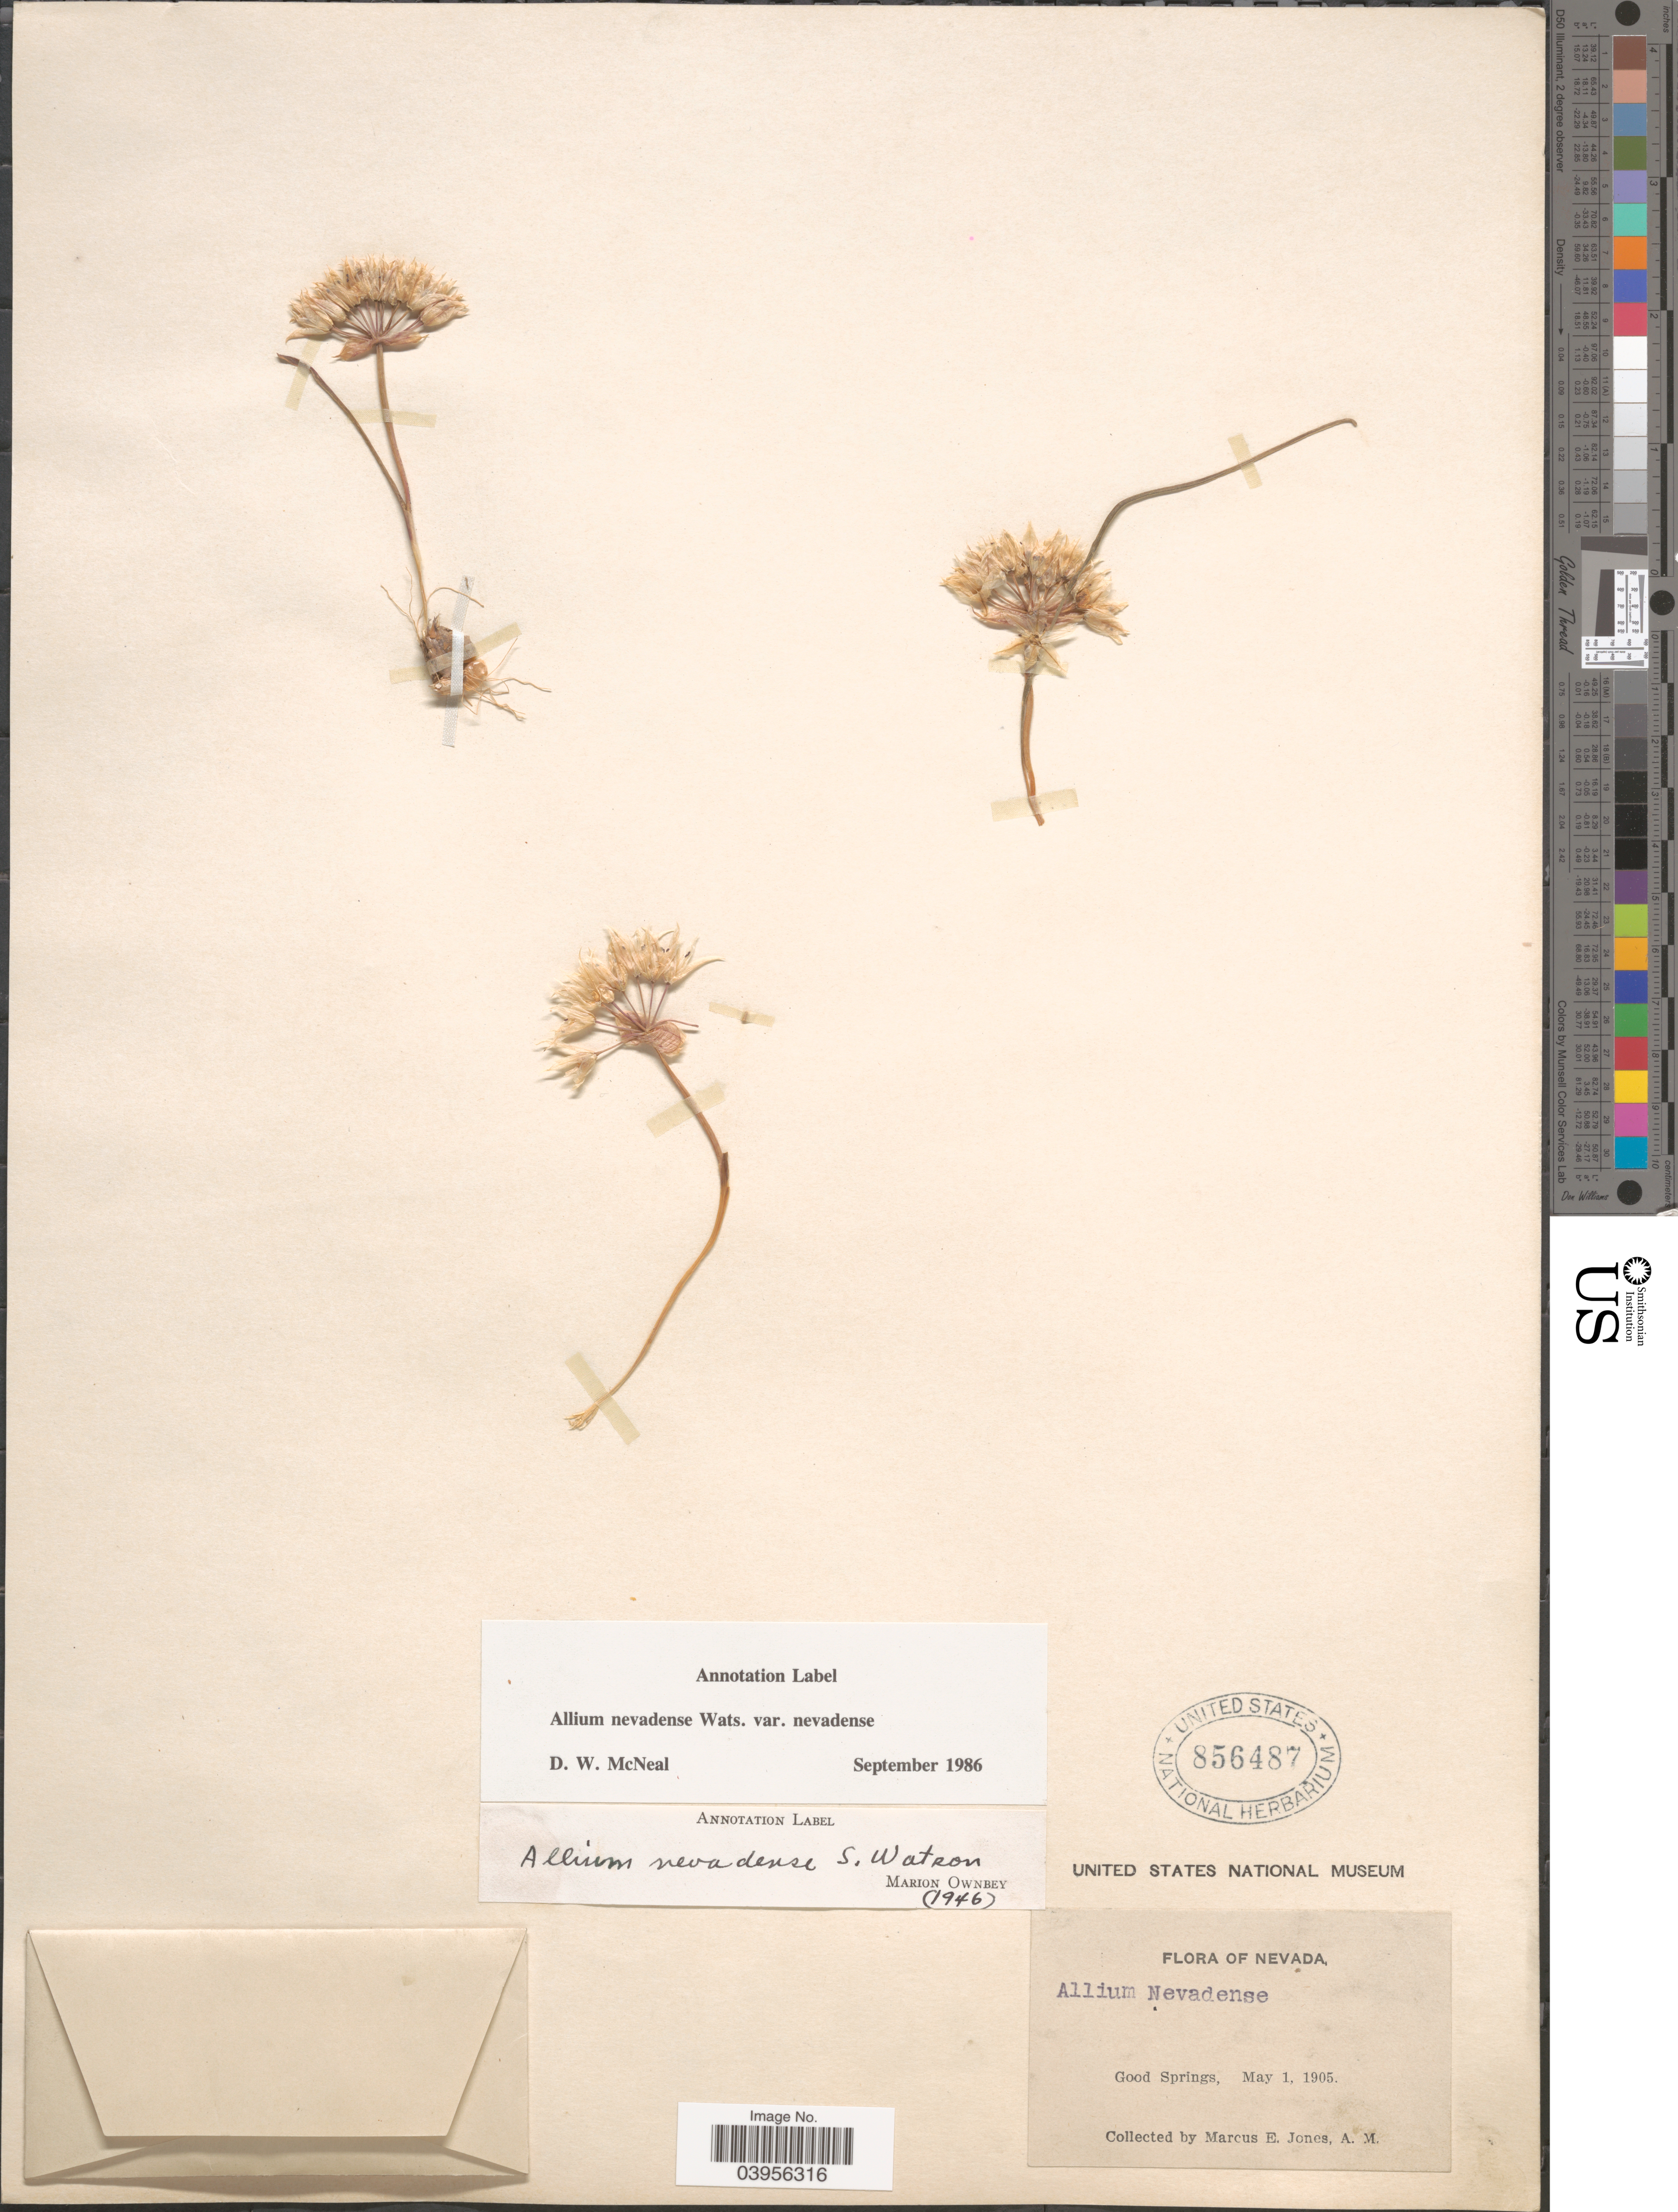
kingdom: Plantae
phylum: Tracheophyta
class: Liliopsida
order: Asparagales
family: Amaryllidaceae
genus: Allium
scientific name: Allium nevadense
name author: S. Watson in C. King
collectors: M. E. Jones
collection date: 1905-05-01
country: United States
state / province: Nevada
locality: Good Springs.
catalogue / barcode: US 856487